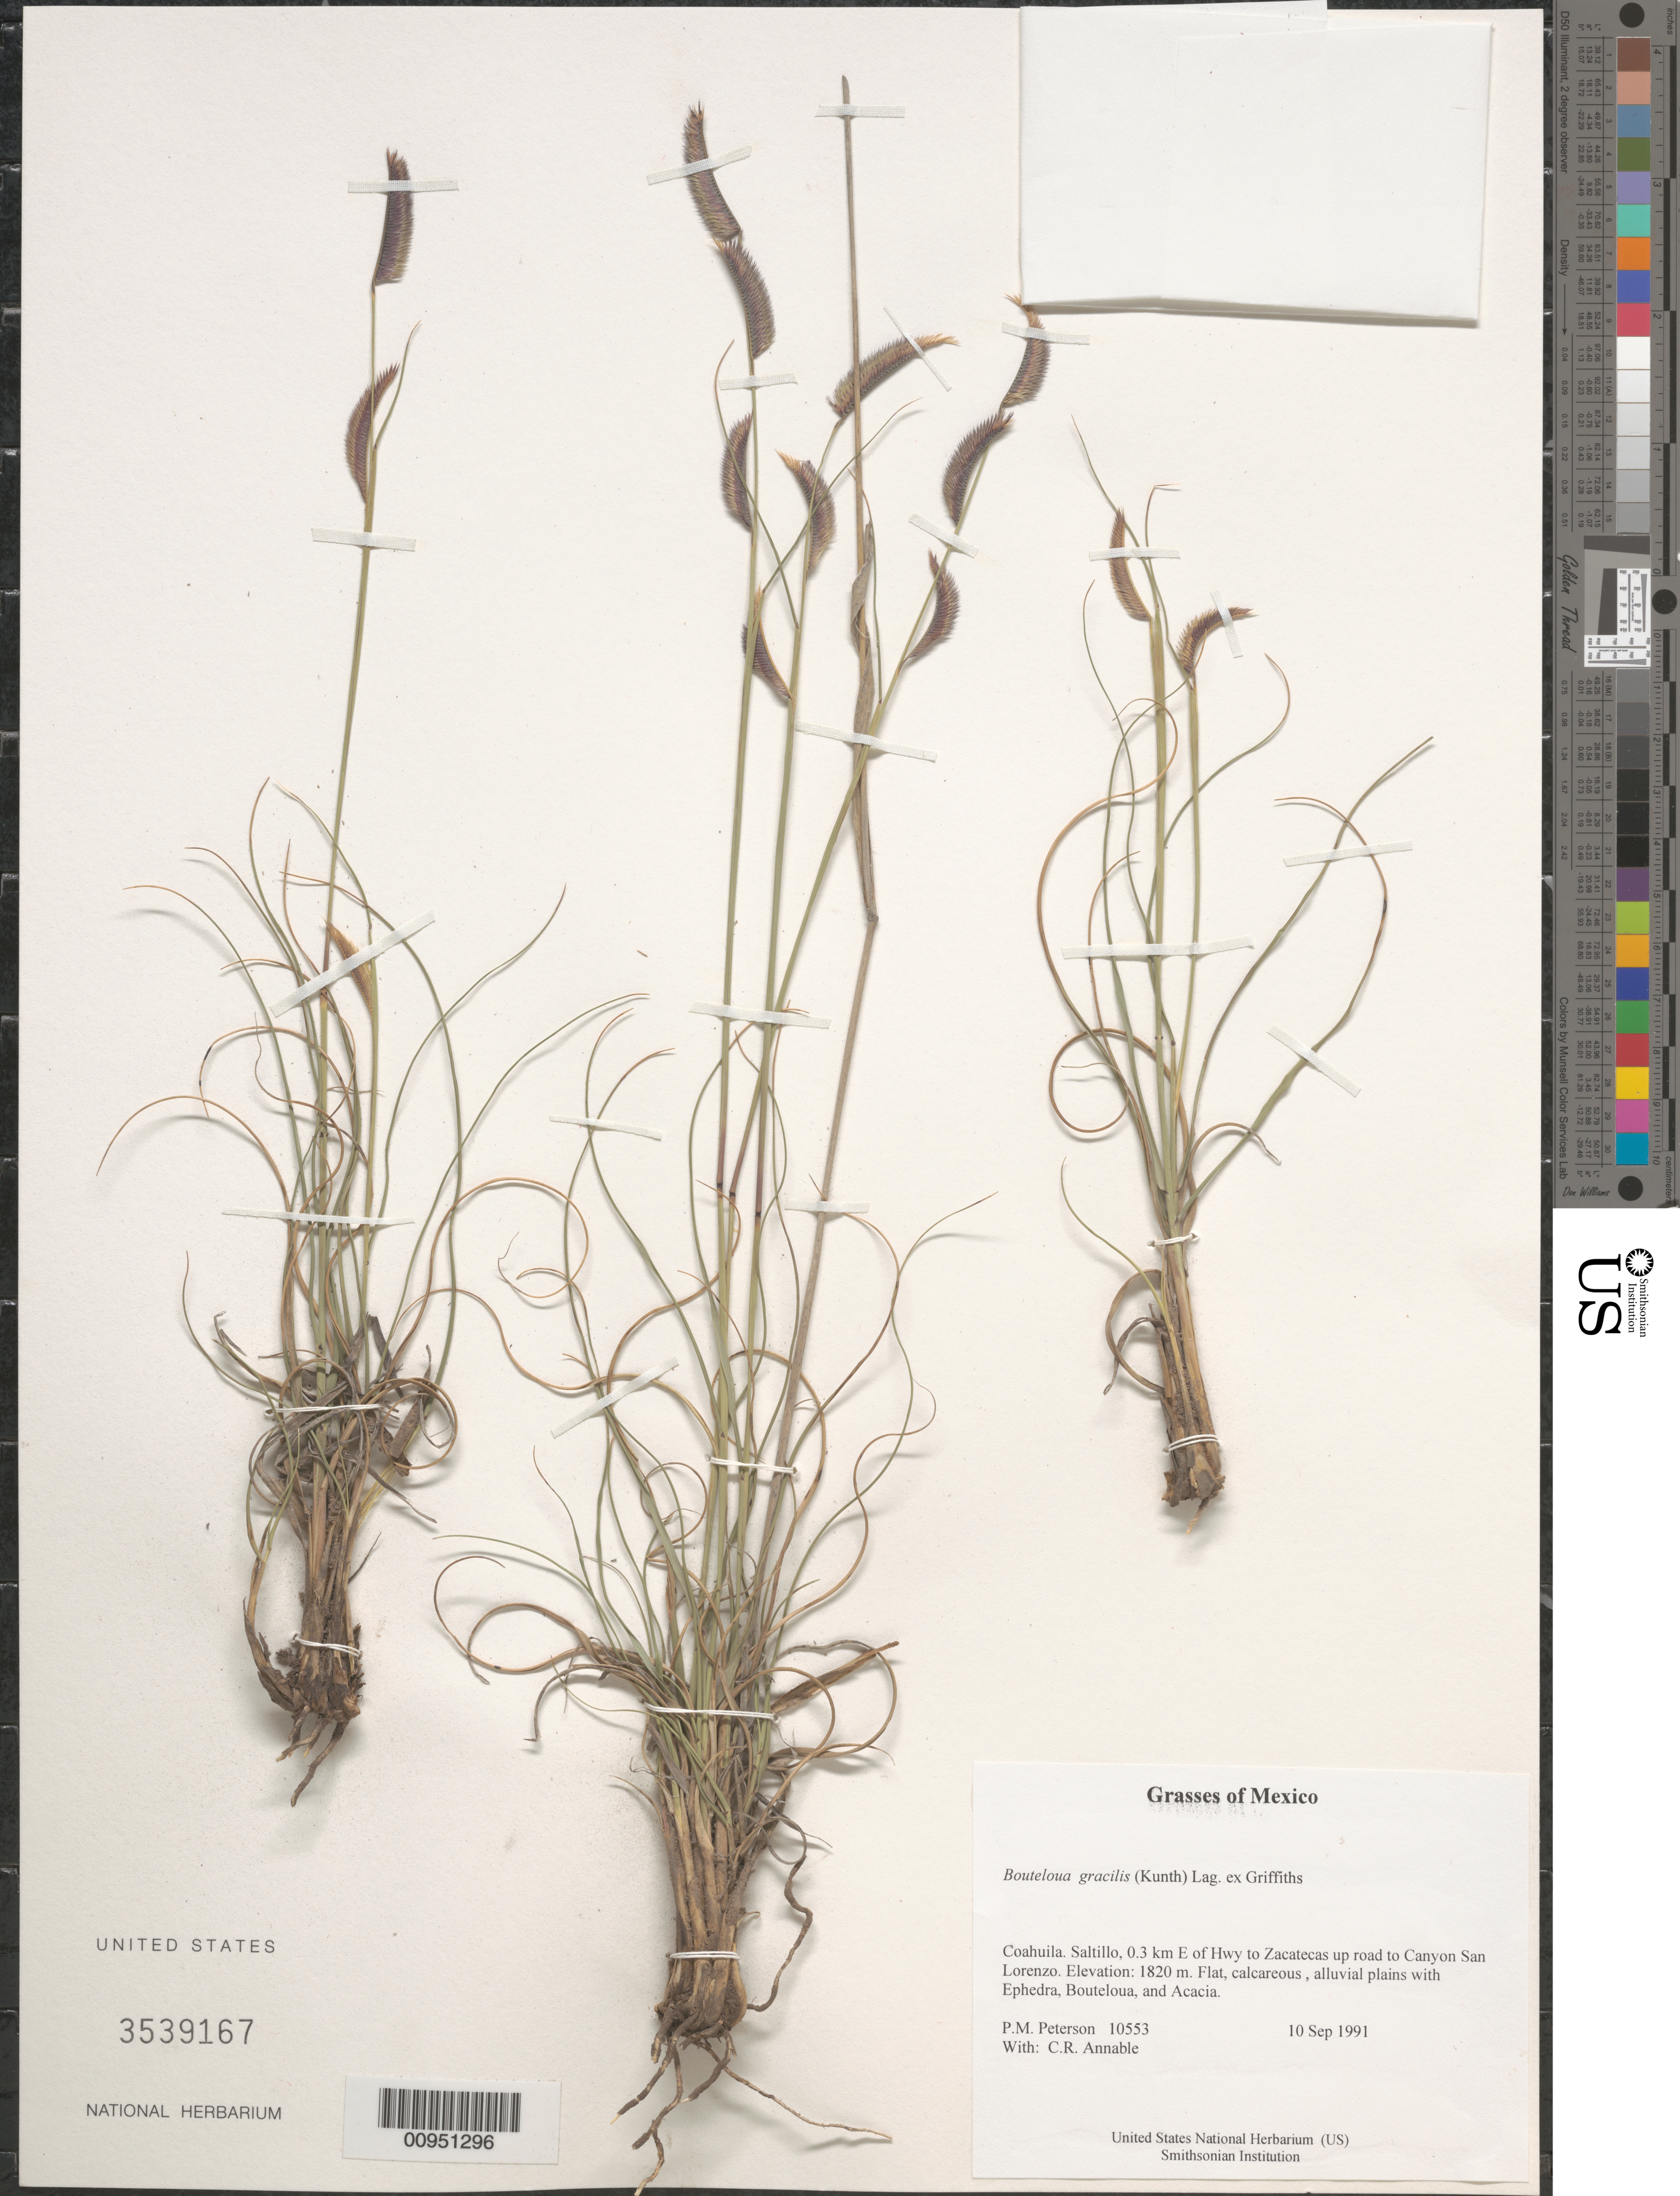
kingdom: Plantae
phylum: Tracheophyta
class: Liliopsida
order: Poales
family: Poaceae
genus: Bouteloua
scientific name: Bouteloua gracilis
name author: (Kunth) Lag. ex Griffiths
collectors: P. M. Peterson & C. R. Annable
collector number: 10553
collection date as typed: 10 Sep 1991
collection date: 1991-09-10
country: Mexico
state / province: Coahuila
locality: Saltillo, 0.3 km E of Hwy to Zacatecas up road to Canyon San Lorenzo.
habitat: Flat, calcareous , alluvial plains with Ephedra, Bouteloua, and Acacia.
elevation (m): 1820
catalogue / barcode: US 3539167